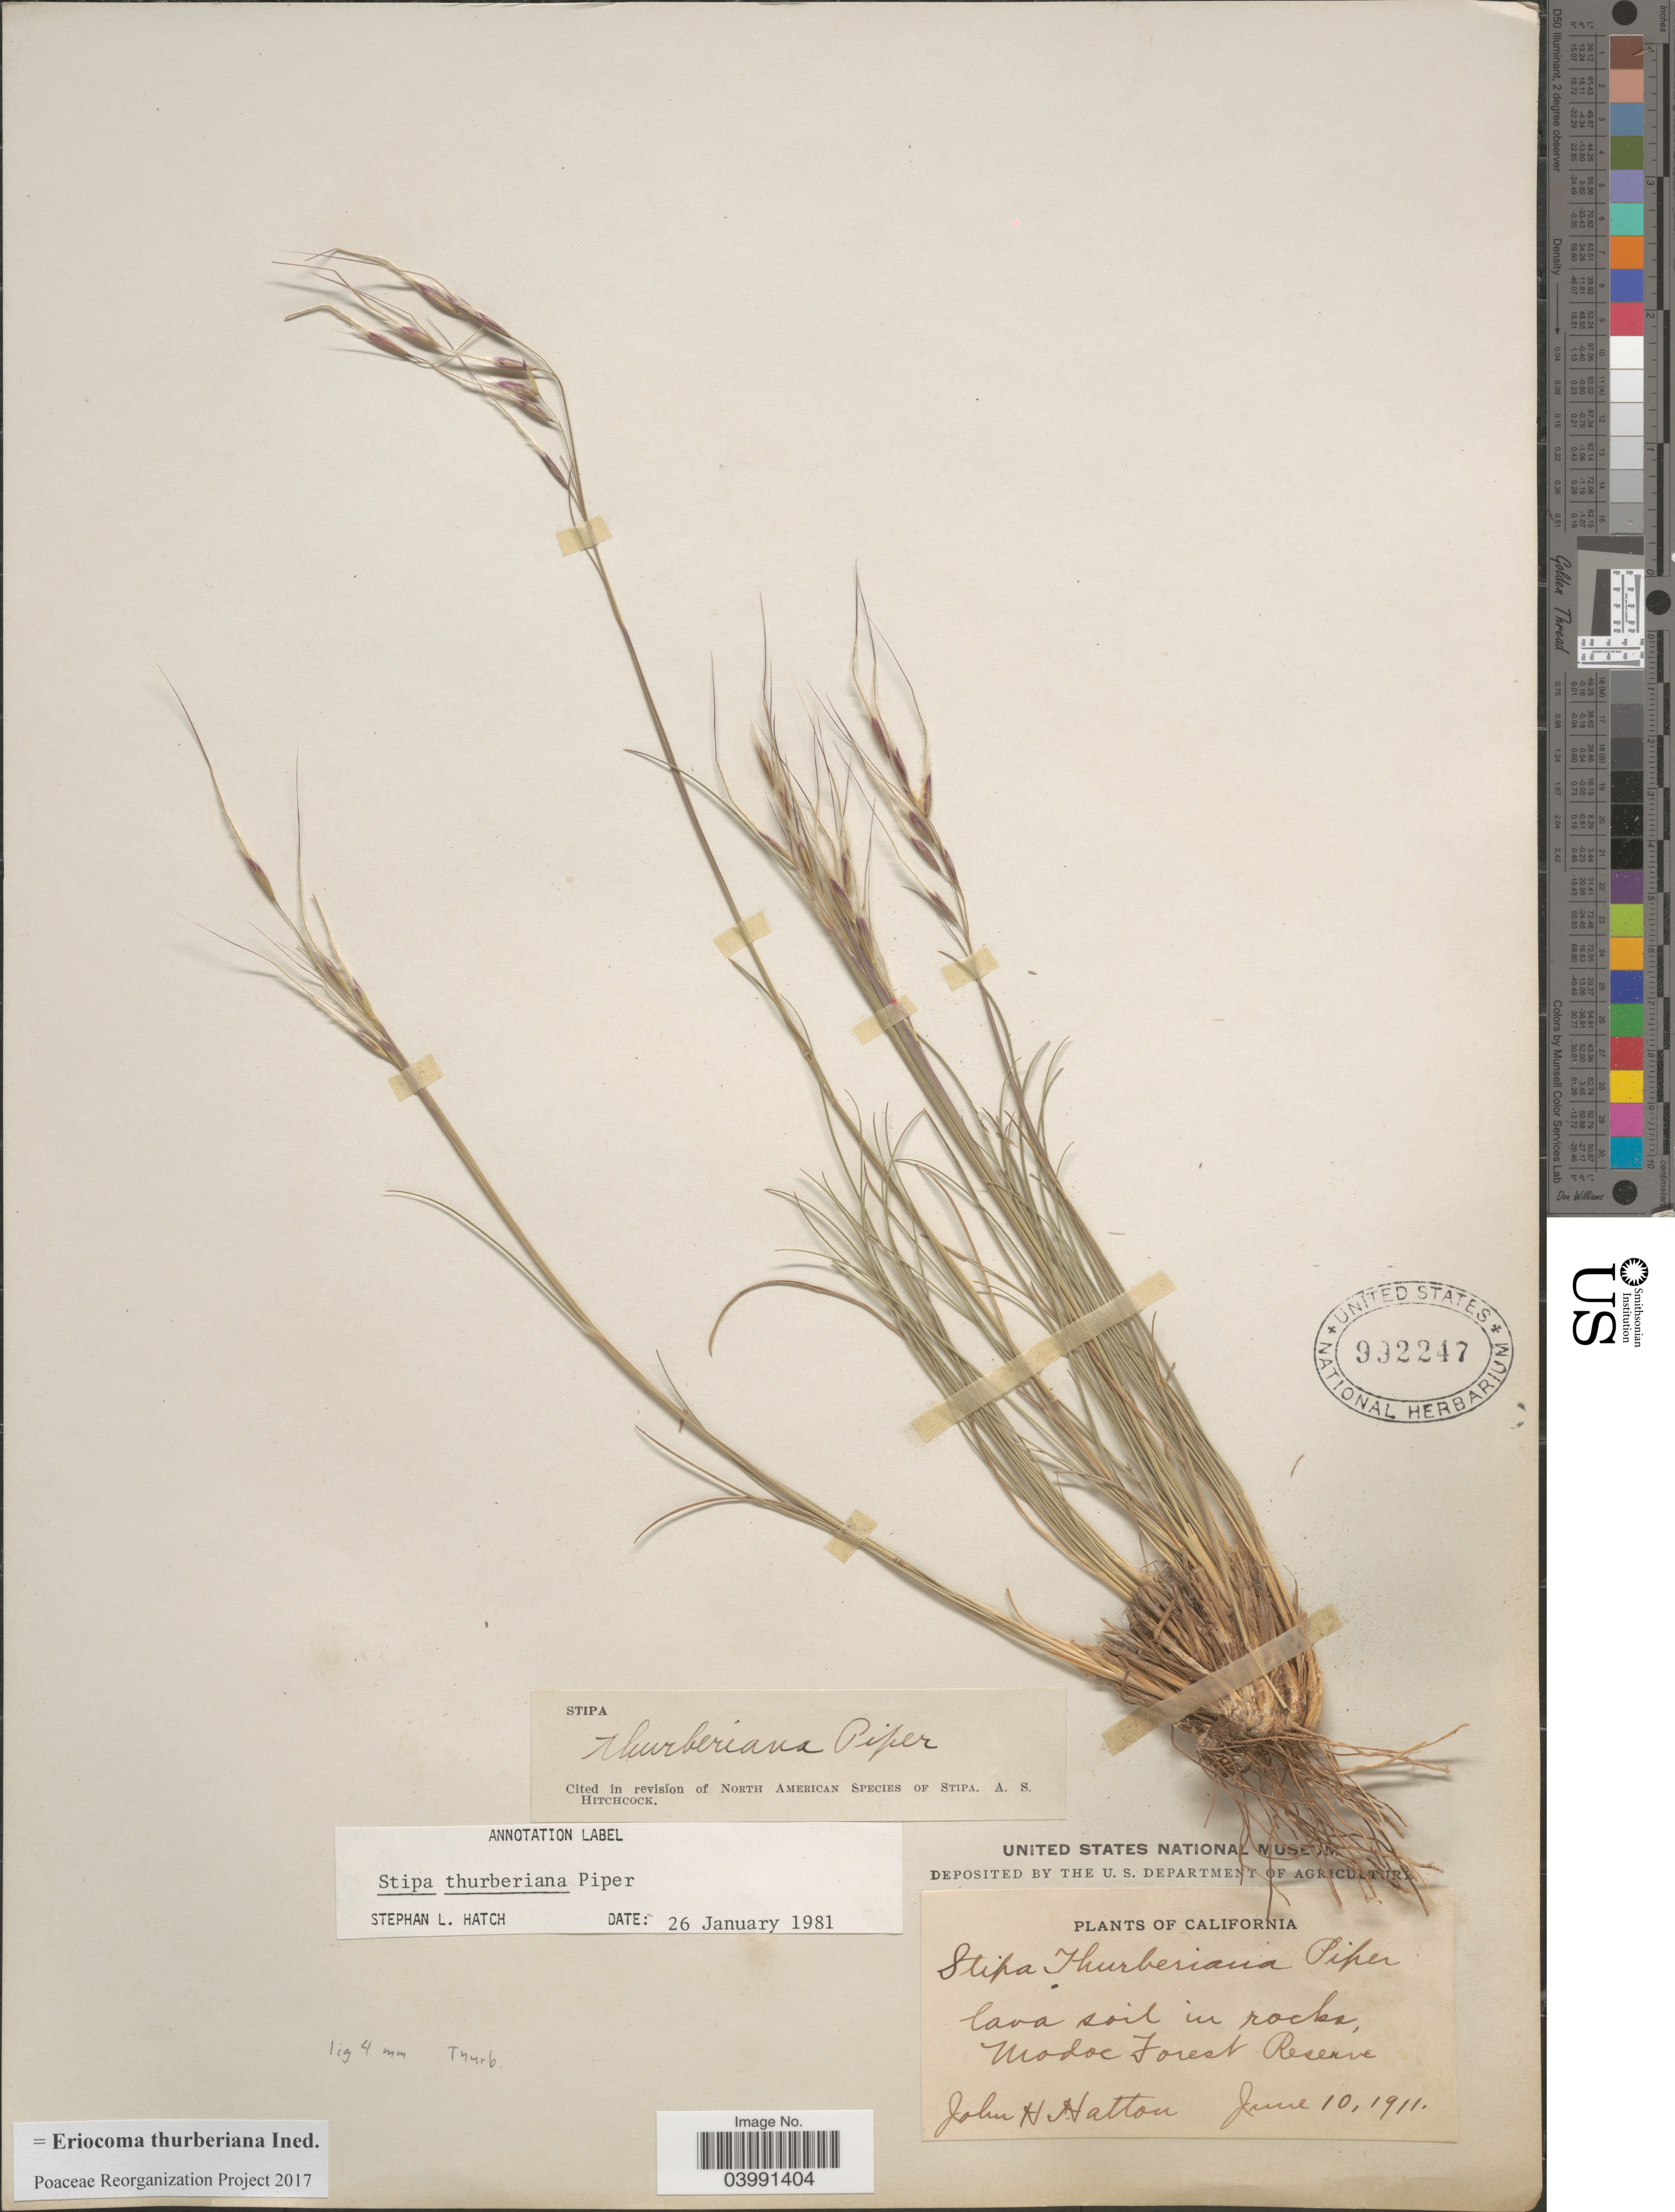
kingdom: Plantae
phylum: Tracheophyta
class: Liliopsida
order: Poales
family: Poaceae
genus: Eriocoma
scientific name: Eriocoma thurberiana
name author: (Piper) Romasch.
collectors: J. Hatton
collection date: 1911-06-10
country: United States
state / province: California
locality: Modoc Forest Reserve.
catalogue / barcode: US 992247